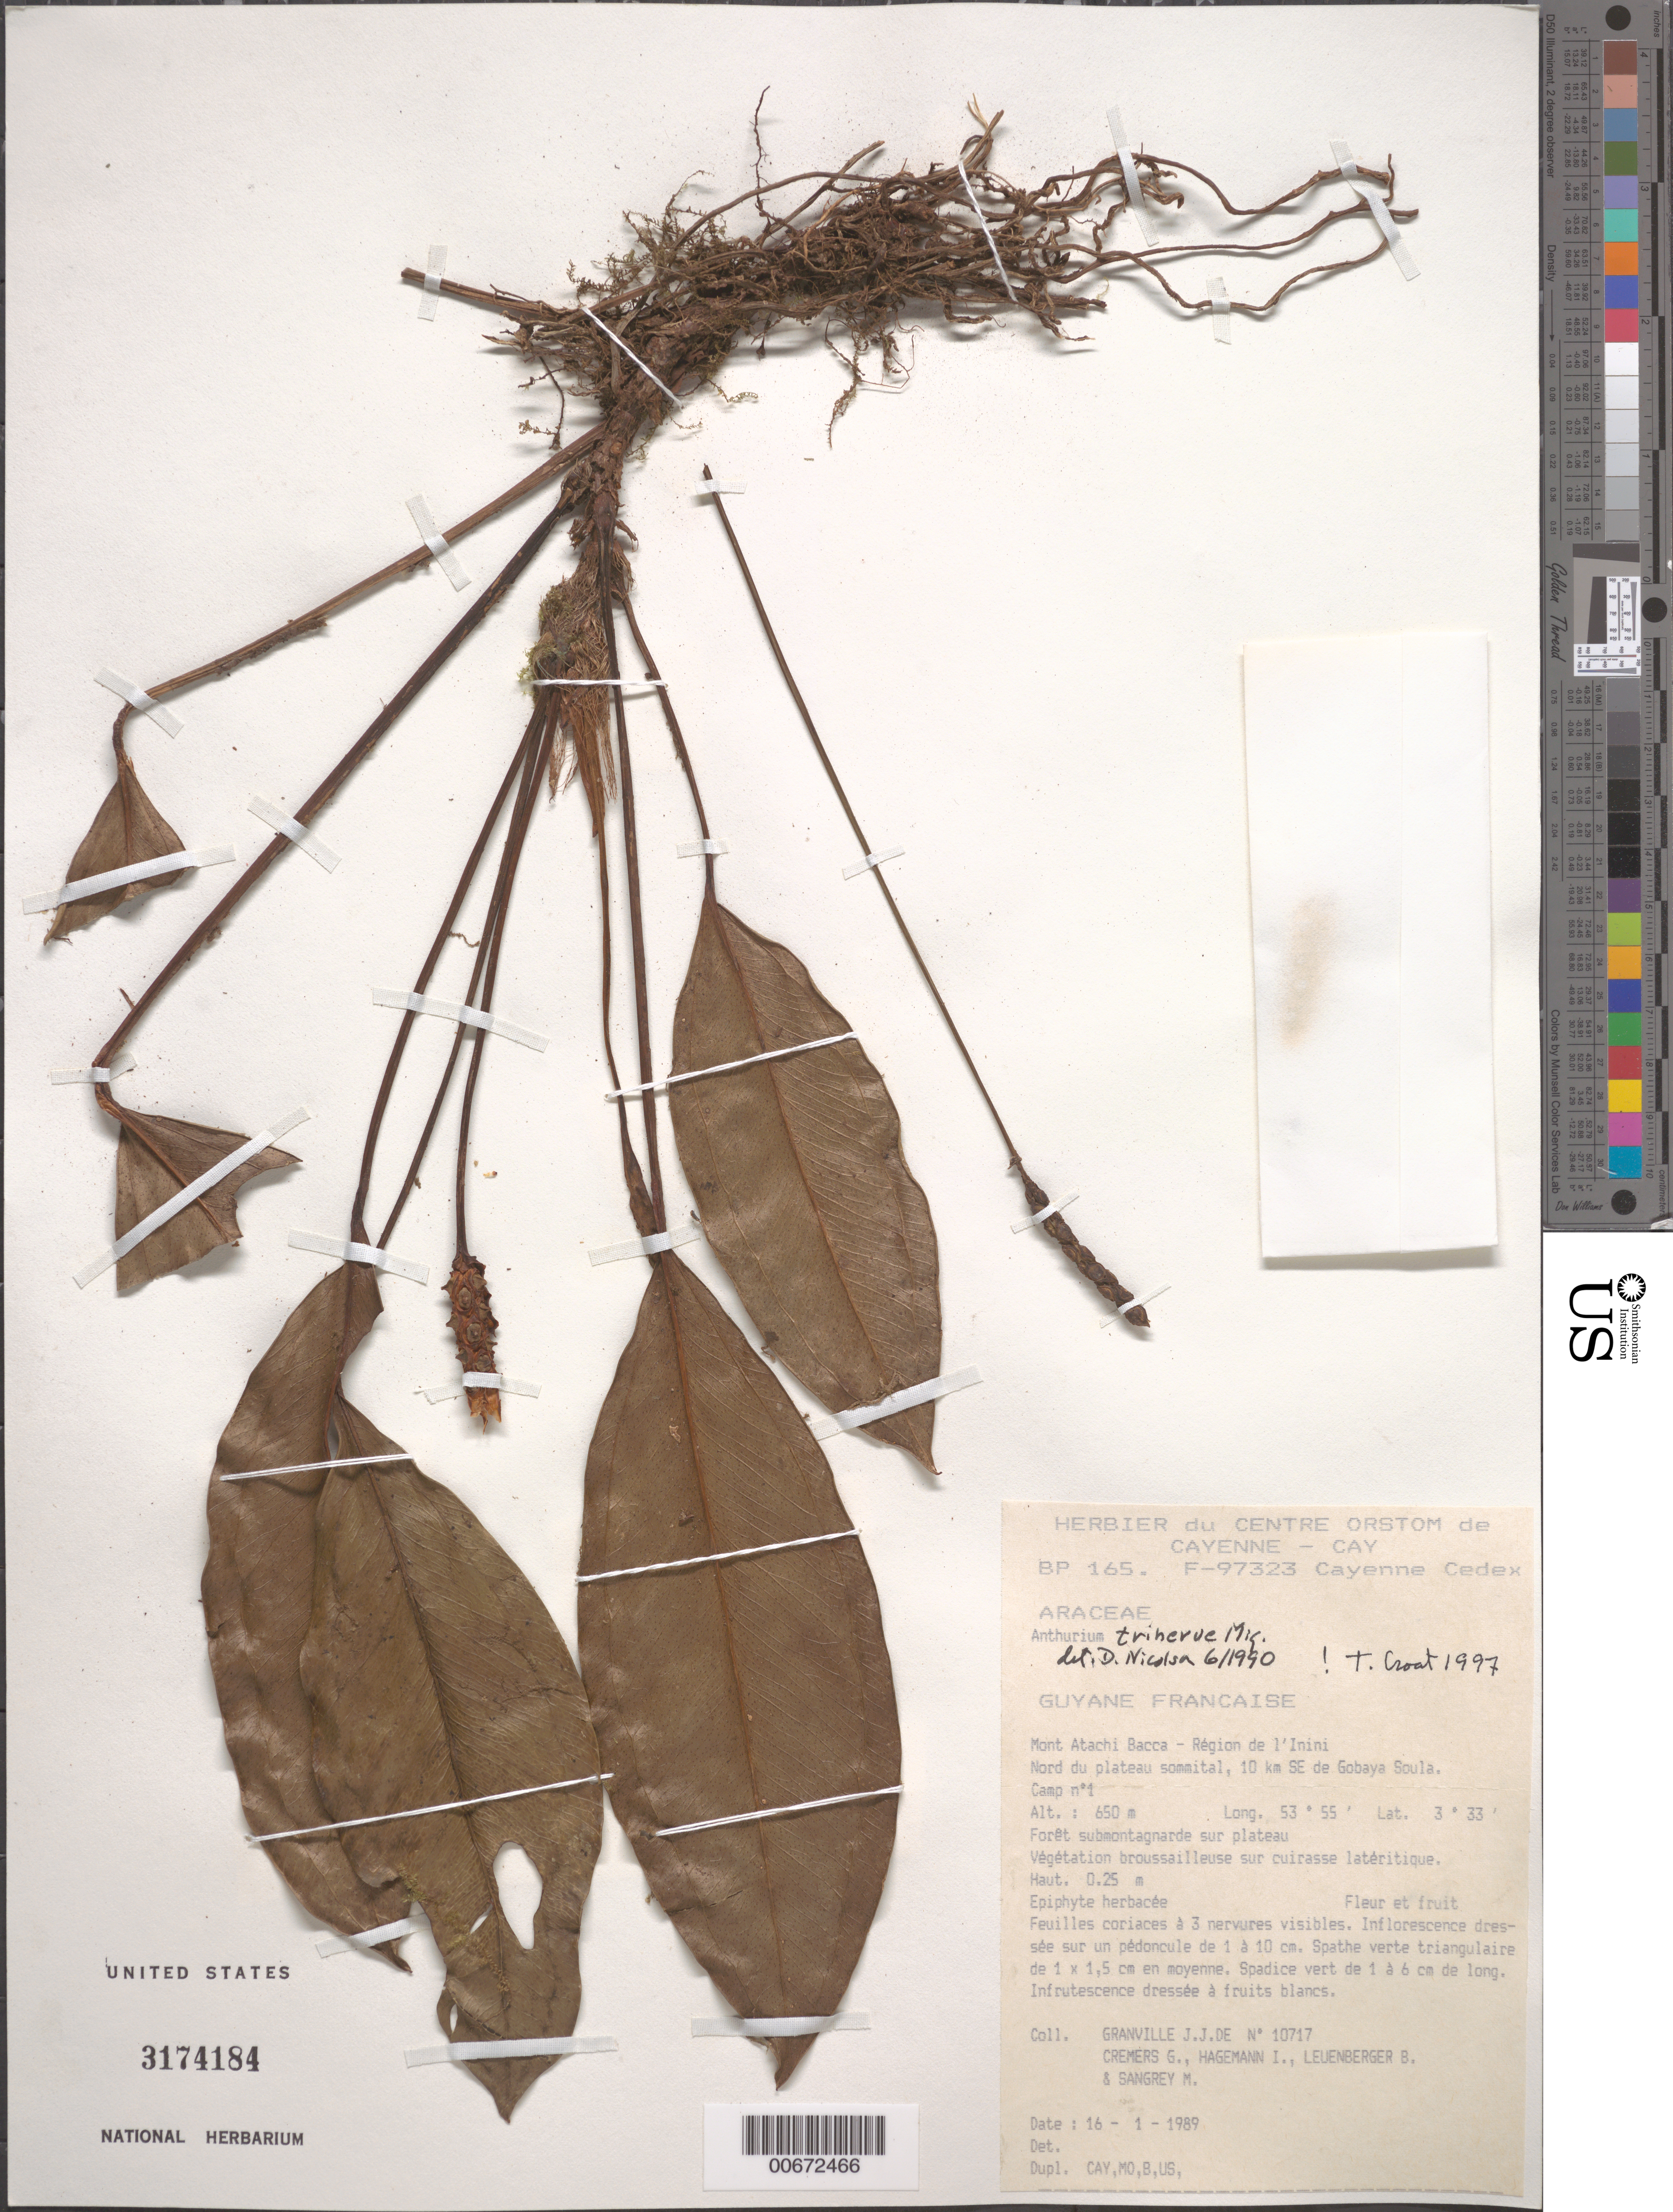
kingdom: Plantae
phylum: Tracheophyta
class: Liliopsida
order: Alismatales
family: Araceae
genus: Anthurium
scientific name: Anthurium trinervium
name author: Miq.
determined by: Croat, Thomas B., Missouri Botanical Garden (MO)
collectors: J.-J. de Granville, G. Cremers, J. Hagemann, B. E. Leuenberger & M. S. Sangrey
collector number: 10717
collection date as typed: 16-Jan-89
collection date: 1989-01-16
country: French Guiana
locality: Mont Atachi Bacca, région de l'Inini. Nord du plateau sommital, 10 km SE de Gobaya Soula. Camp no. 1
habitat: Submountainous forest on plateau; Brushy vegetation on latéritique rock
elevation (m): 650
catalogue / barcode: US 3174184